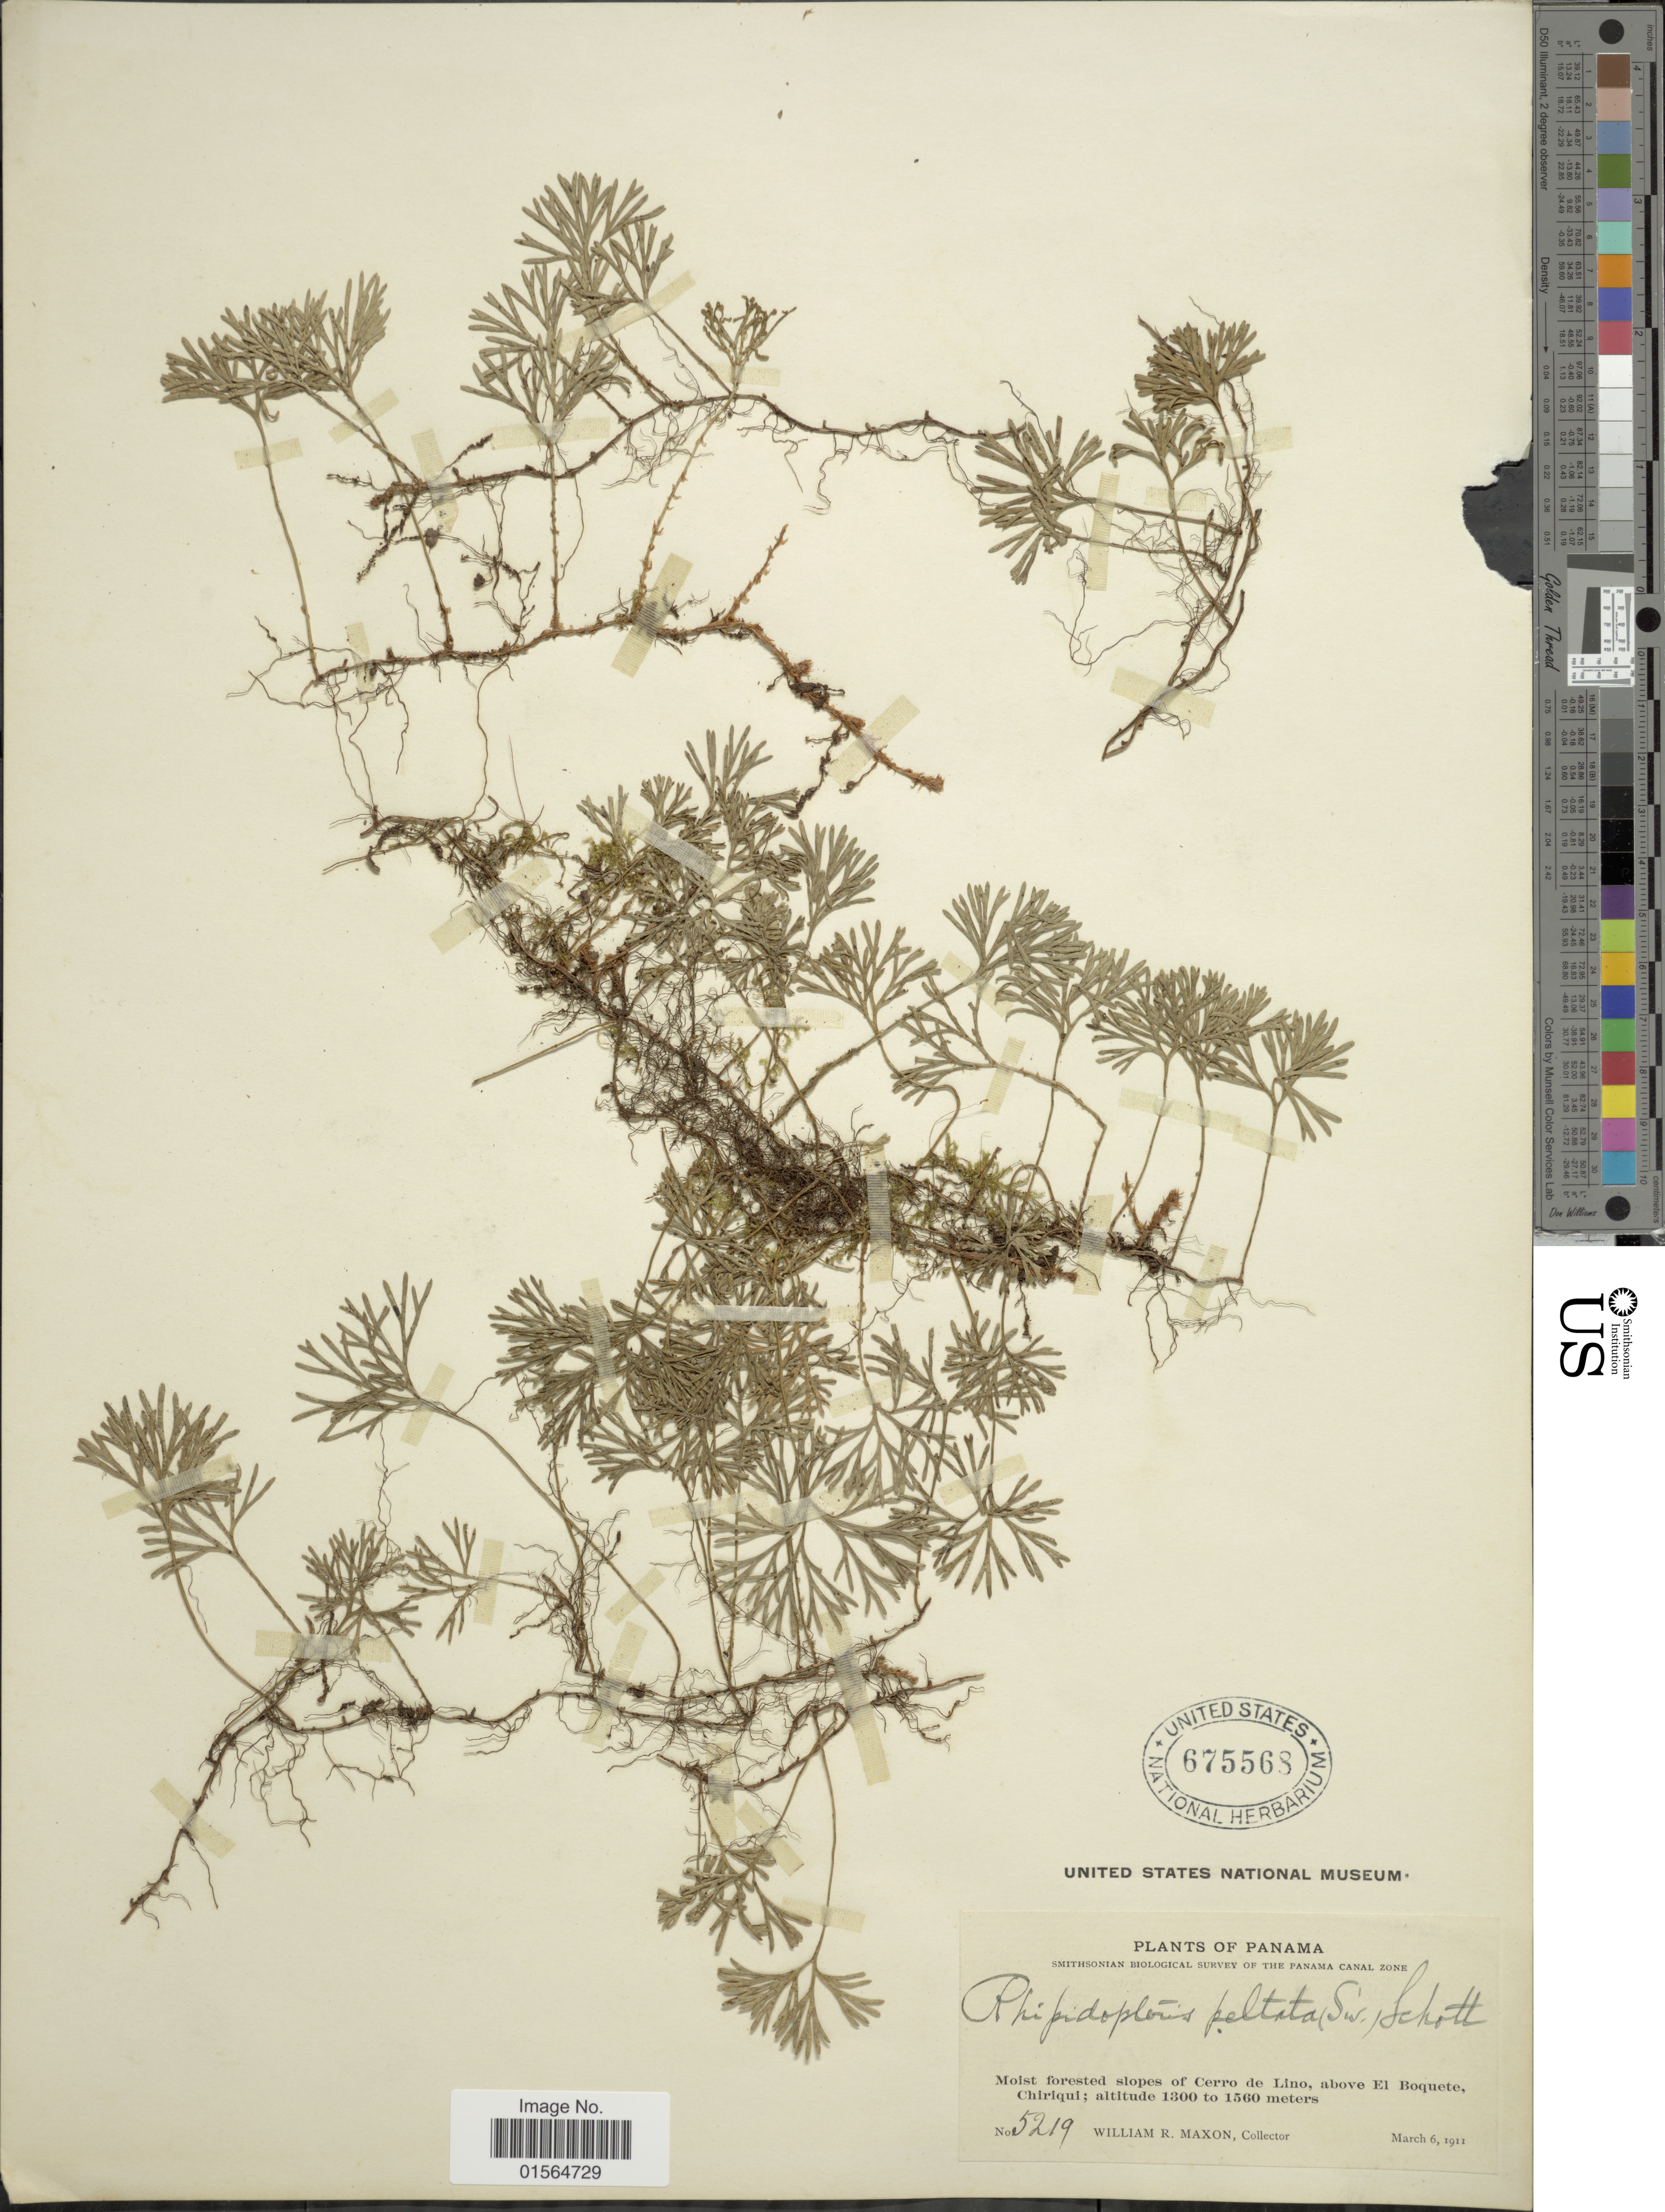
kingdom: Plantae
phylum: Tracheophyta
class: Polypodiopsida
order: Polypodiales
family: Dryopteridaceae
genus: Elaphoglossum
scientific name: Elaphoglossum peltatum f. peltatum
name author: (Sw.) Urb.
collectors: W. R. Maxon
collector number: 5219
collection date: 1911-03-06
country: Panama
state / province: Chiriqui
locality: Moist forested slopes of Cerro de Lino, above El Boquete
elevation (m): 1300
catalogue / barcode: US 675568